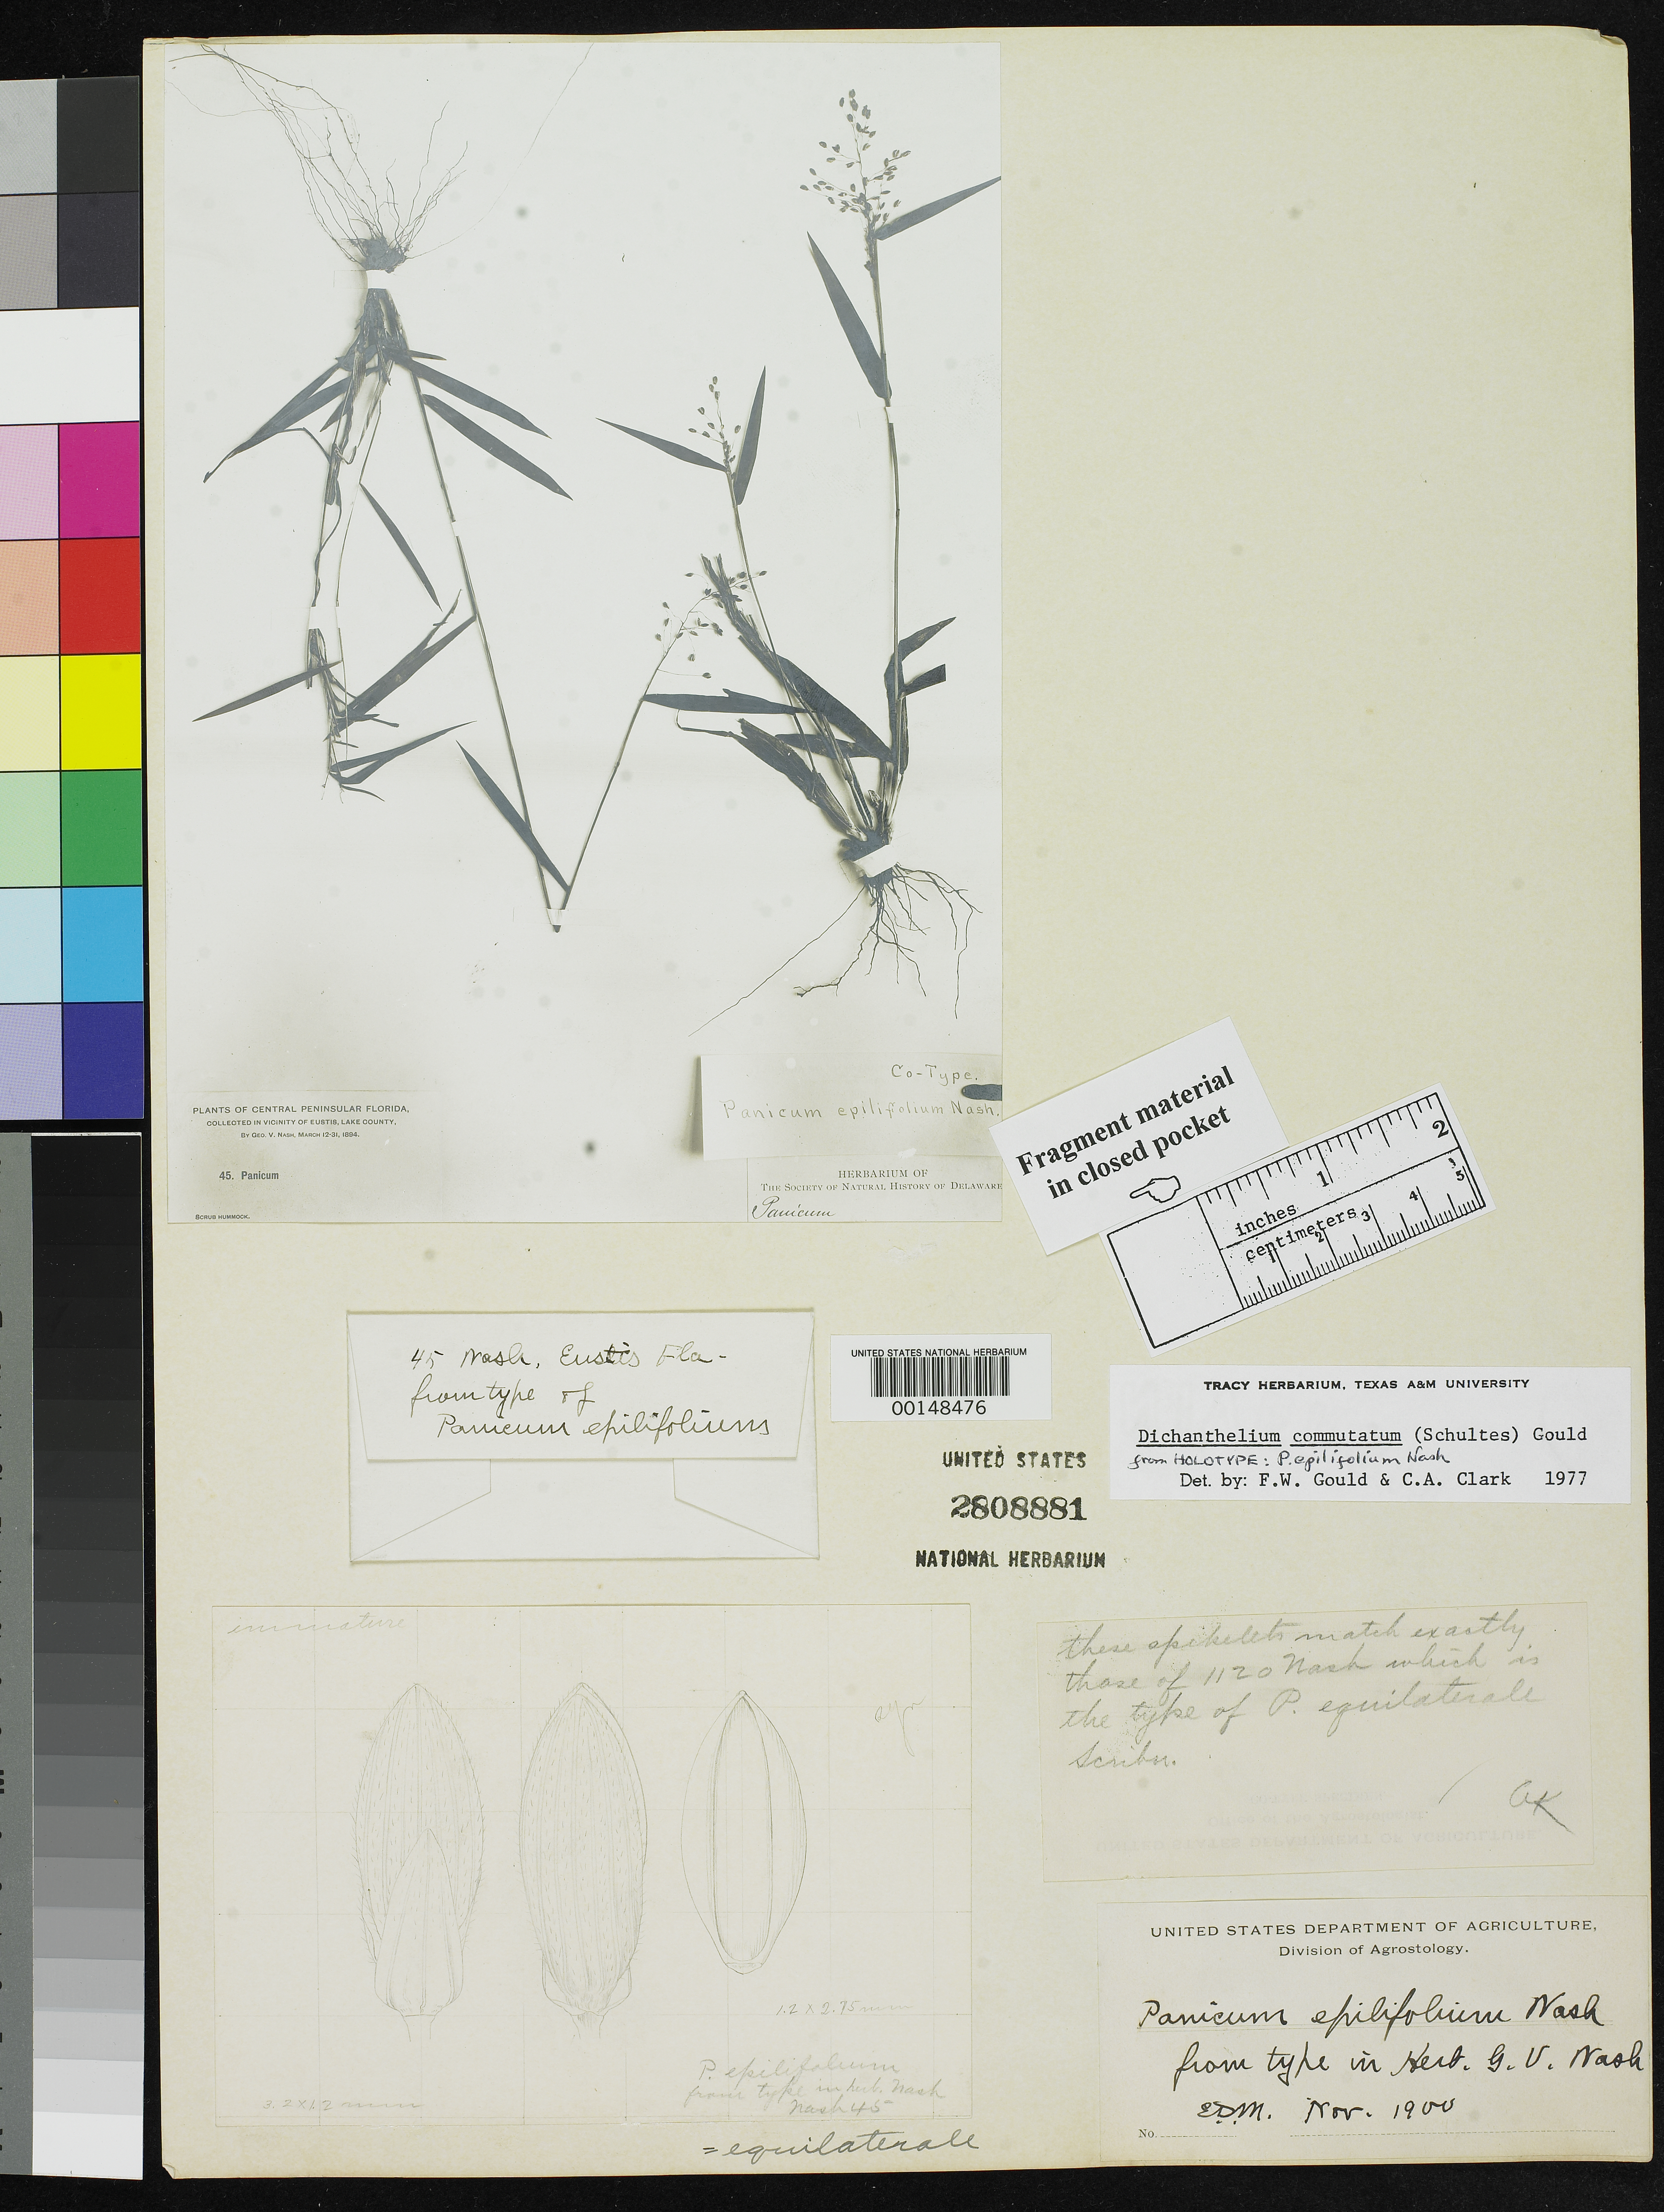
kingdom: Plantae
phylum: Tracheophyta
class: Liliopsida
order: Poales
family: Poaceae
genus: Panicum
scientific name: Panicum epilifolium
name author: Nash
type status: Isotype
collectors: G. V. Nash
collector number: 45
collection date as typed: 12 Mar 1894 to 31 Mar 1894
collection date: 1894-03-12/1894-03-31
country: United States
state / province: Florida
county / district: Lake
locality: Near Eustis.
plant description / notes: Fragmentary material of type specimen ex herb. G.V. Nash. Fragment from holotype.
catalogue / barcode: US 2808881